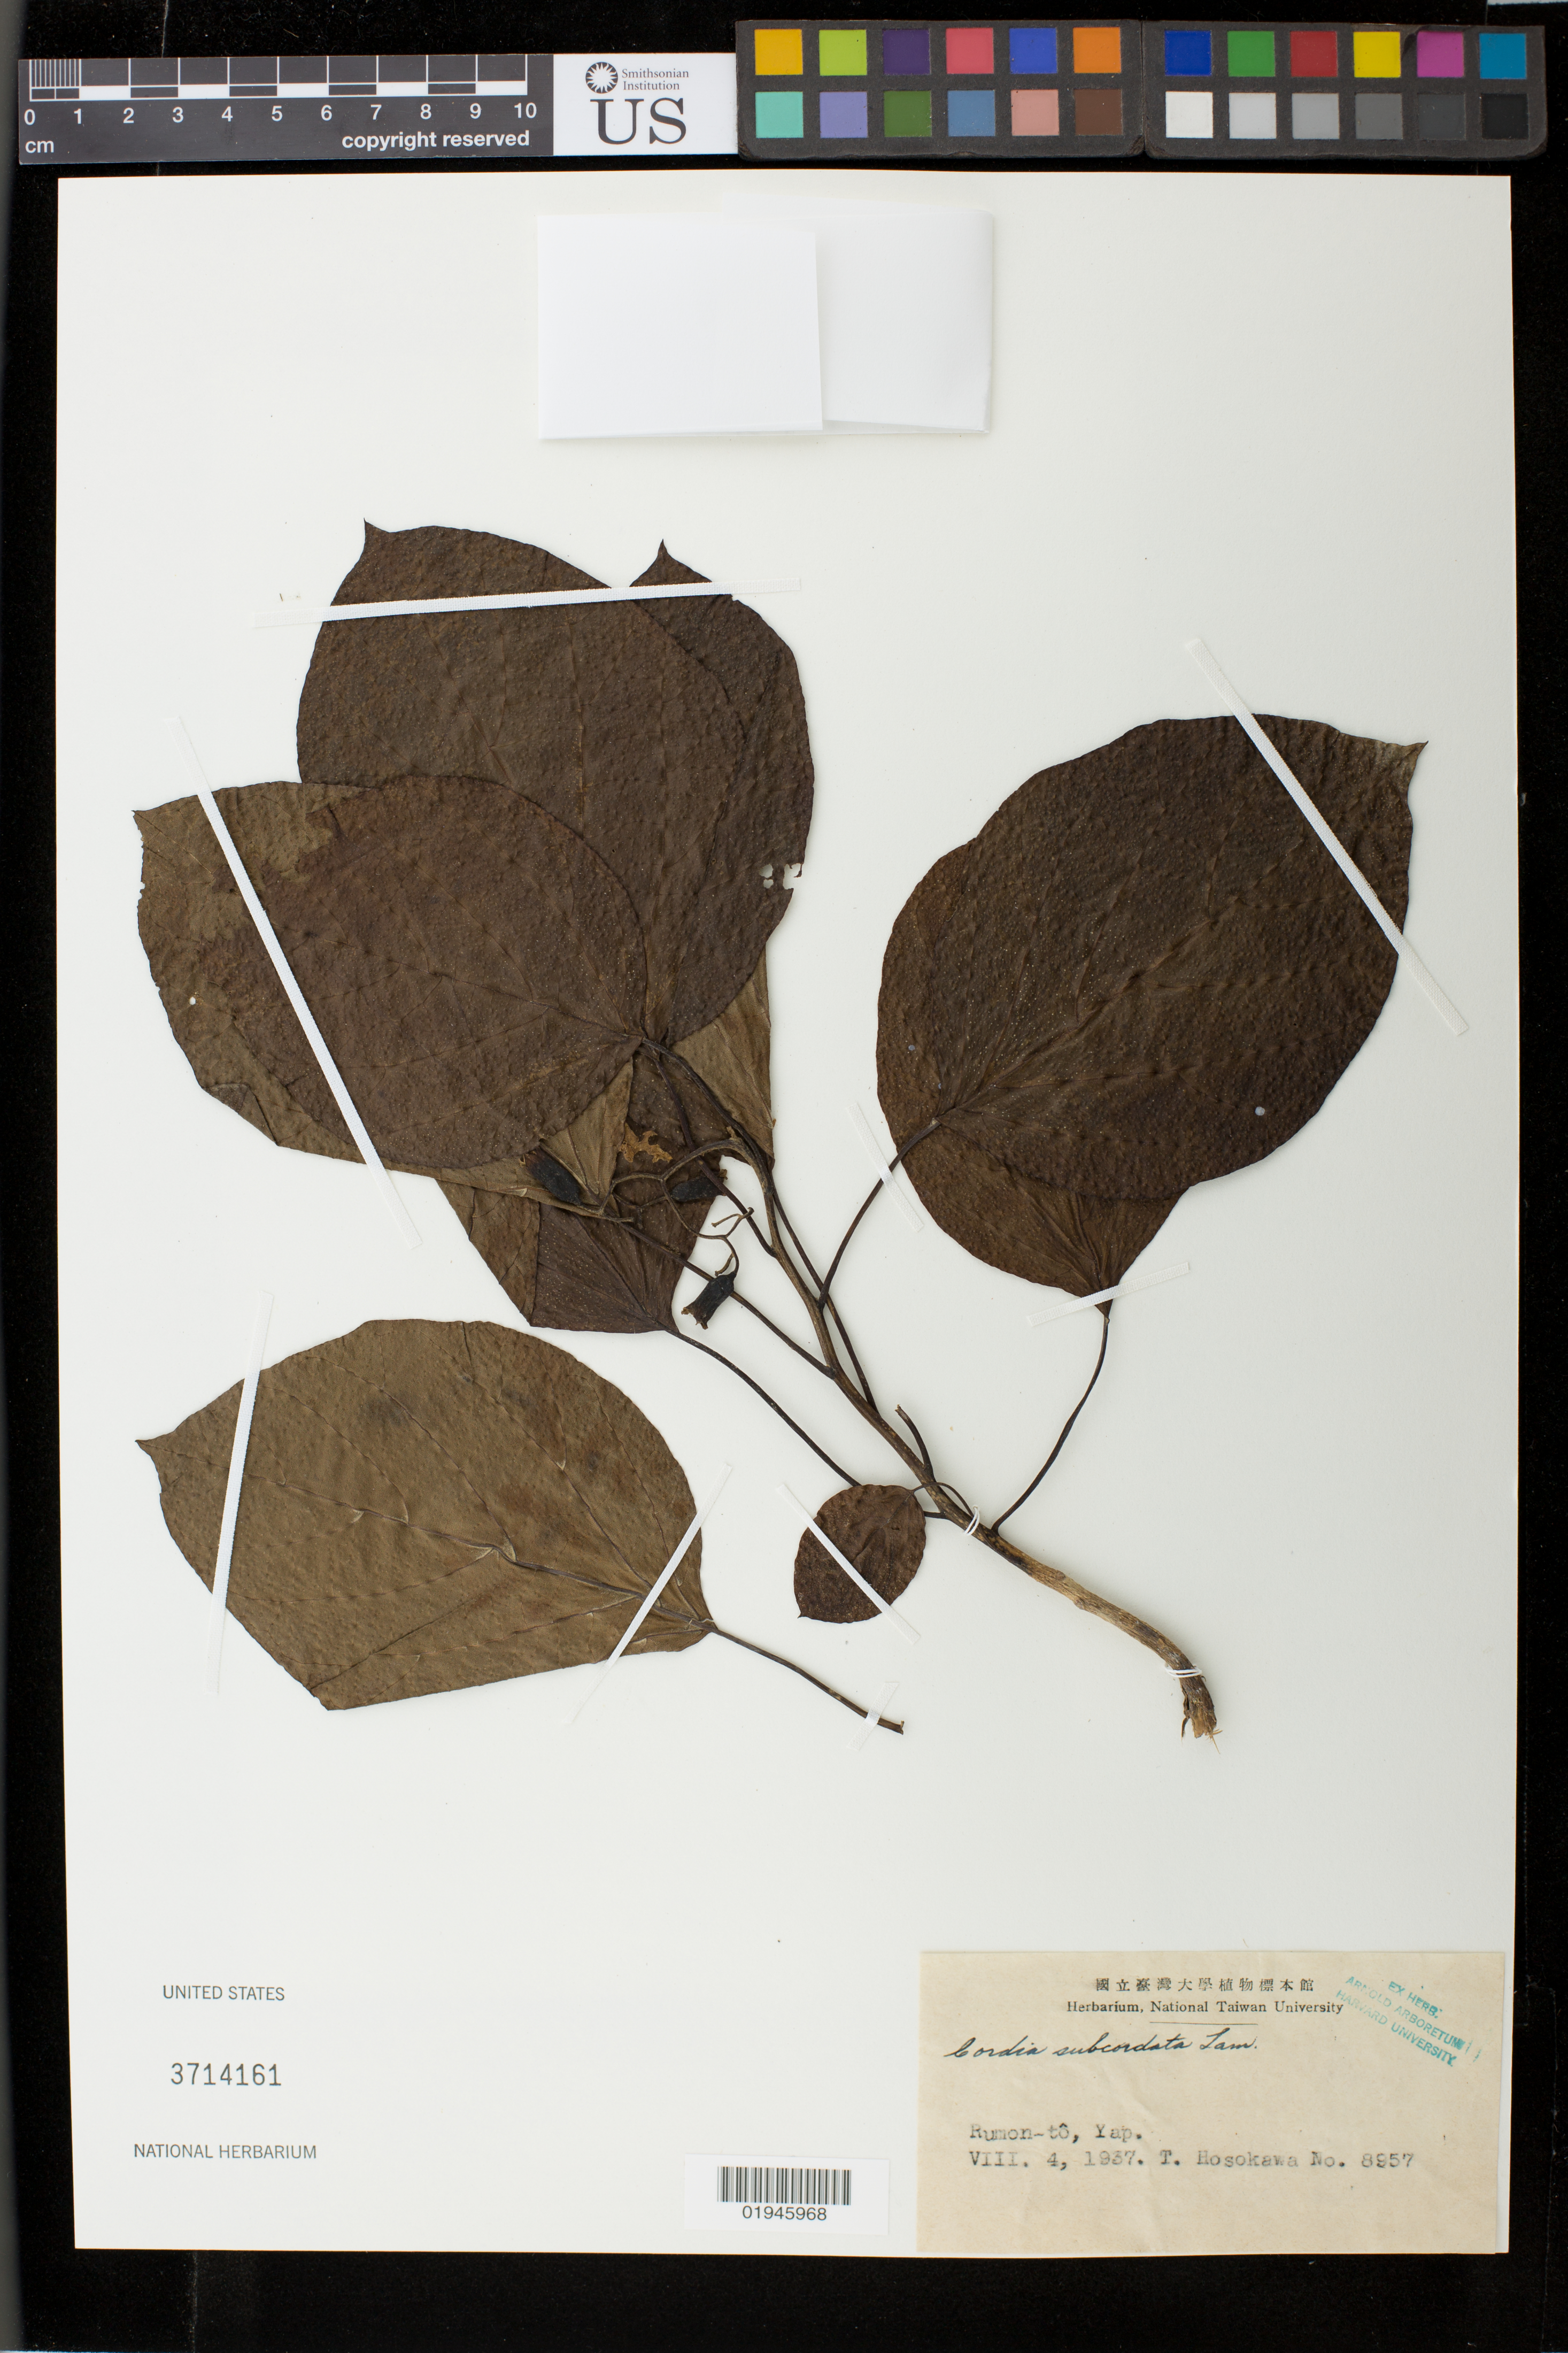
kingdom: Plantae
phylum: Tracheophyta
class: Magnoliopsida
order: Boraginales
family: Cordiaceae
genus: Cordia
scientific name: Cordia subcordata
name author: Lam.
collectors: T. Hosokawa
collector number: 8957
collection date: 1937-08-04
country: Micronesia, Federated States of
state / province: Yap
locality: Rumon-to, Yap.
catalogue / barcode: US 3714161